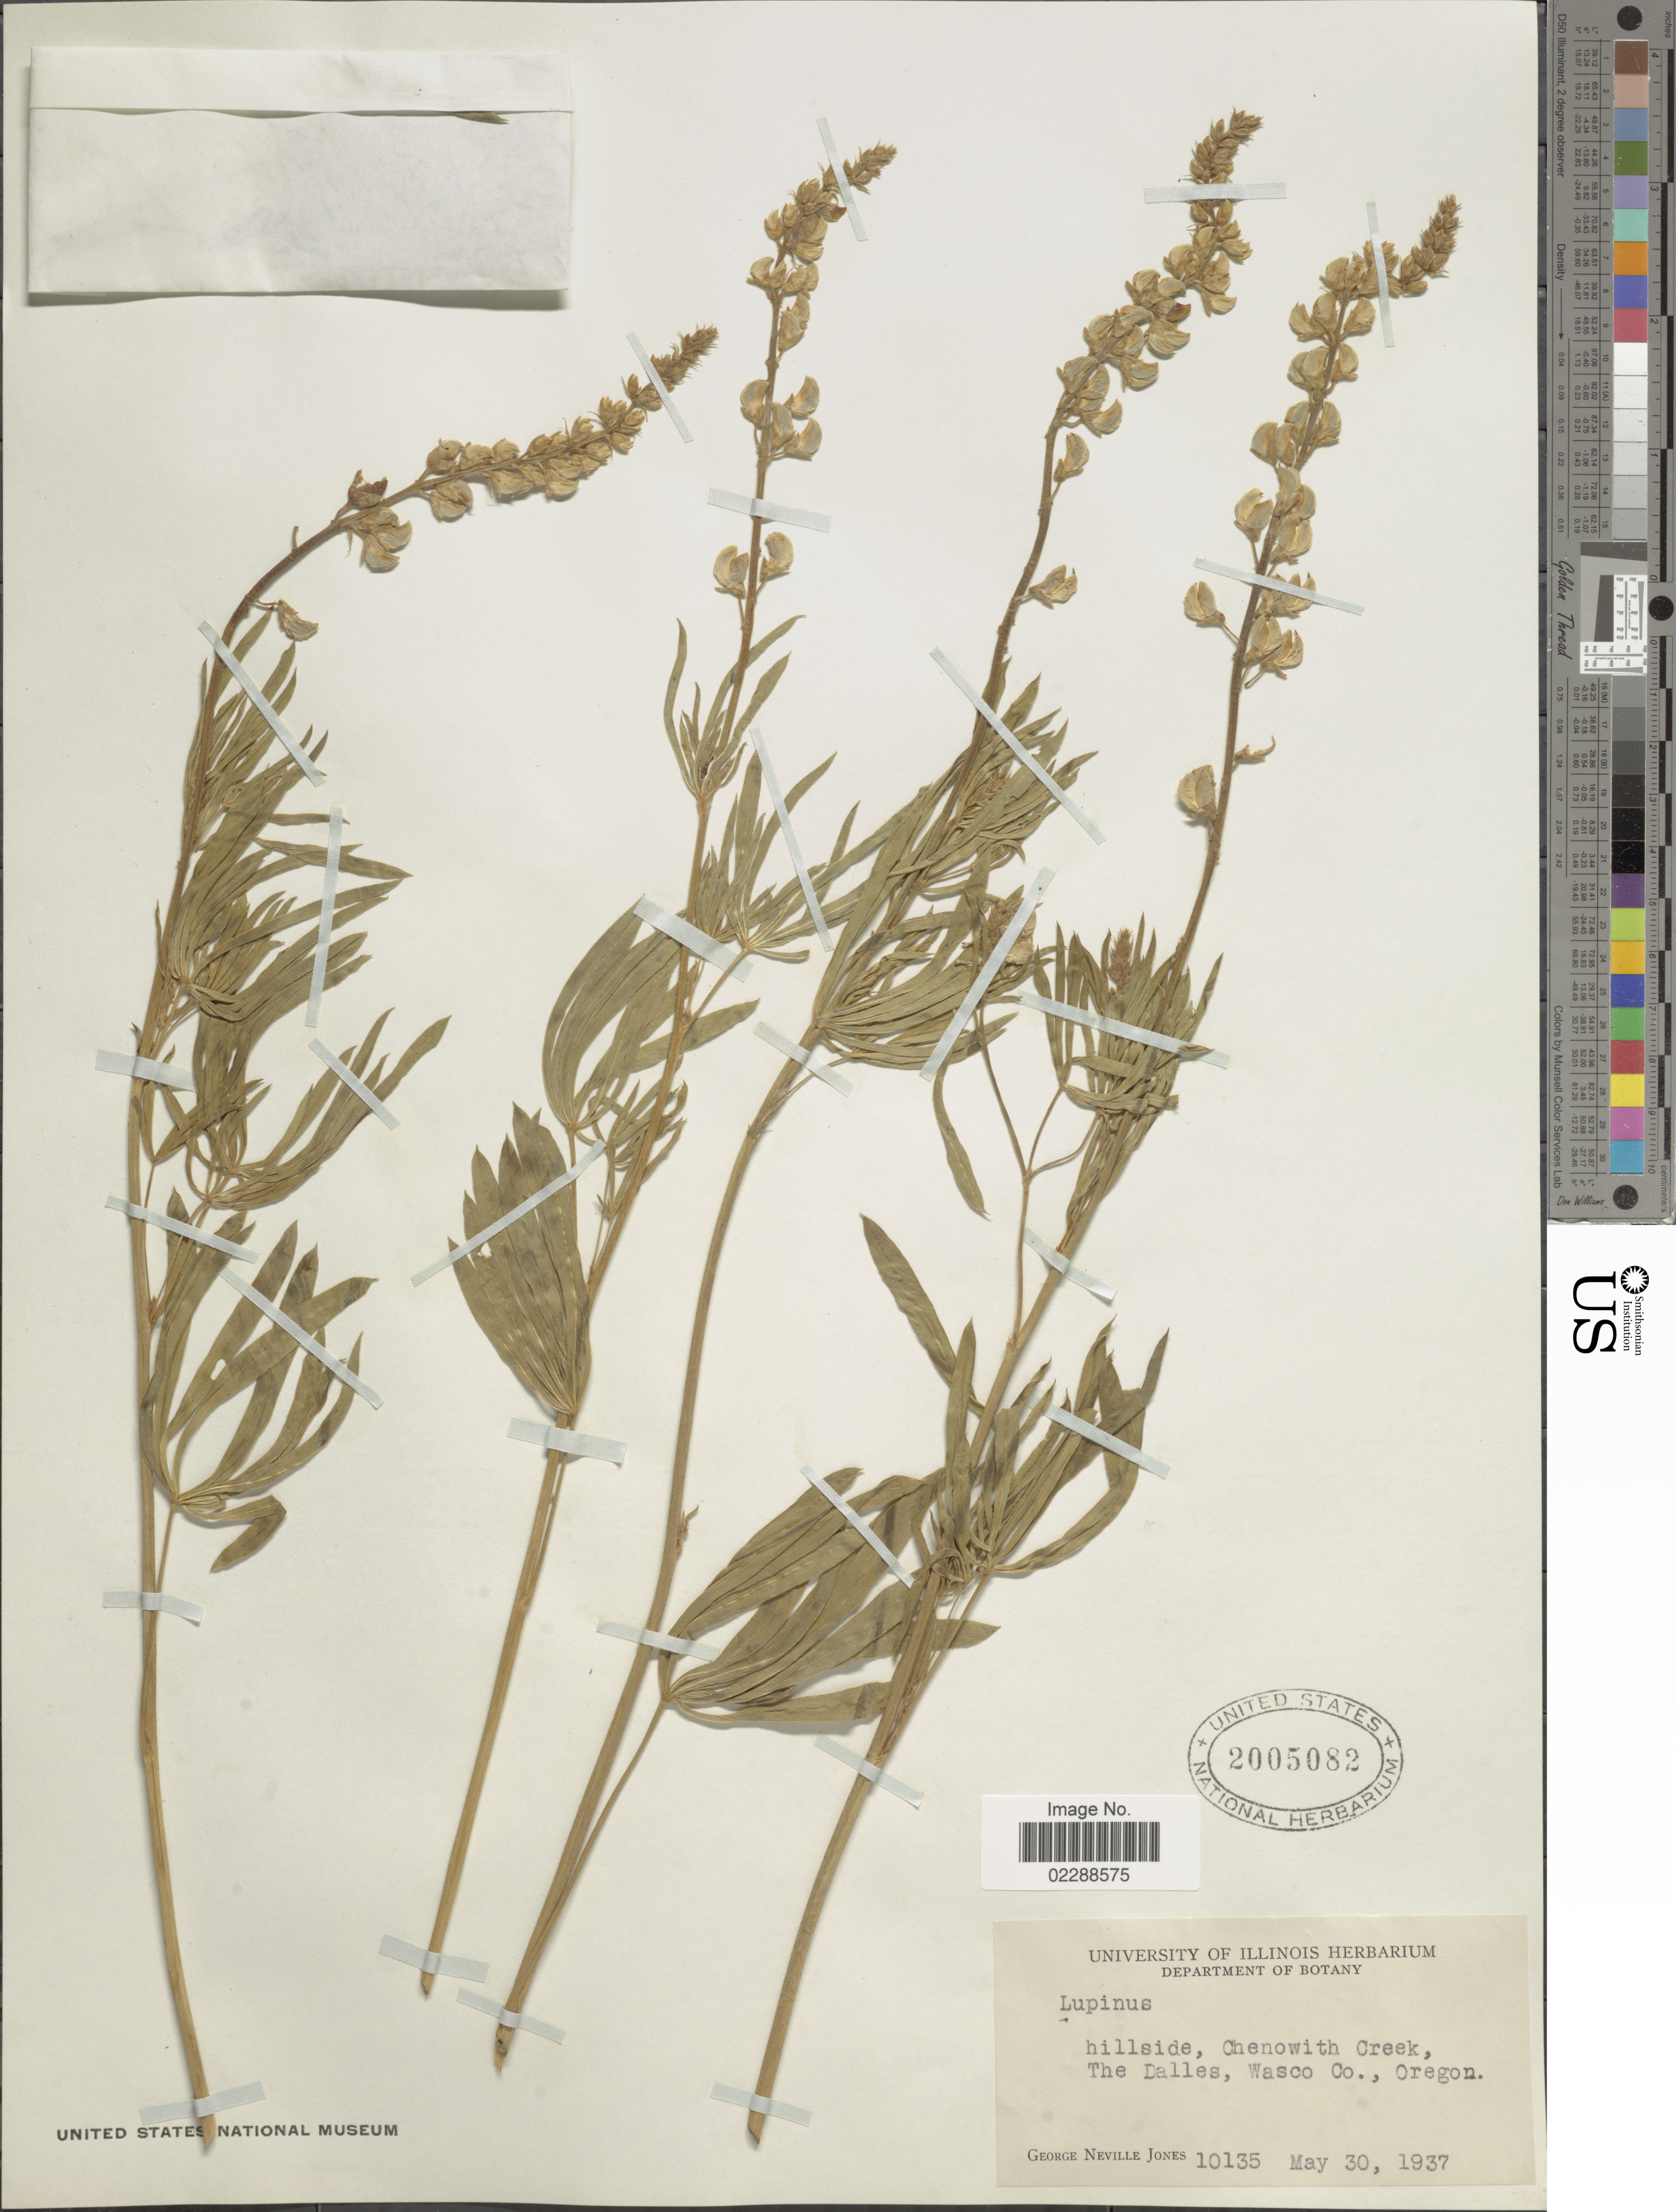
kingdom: Plantae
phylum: Tracheophyta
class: Magnoliopsida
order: Fabales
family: Fabaceae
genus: Lupinus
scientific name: Lupinus sp.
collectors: G. N. Jones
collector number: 10135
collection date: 1937-05-30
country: United States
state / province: Oregon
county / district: Wasco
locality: Hillside, Chenowith Creek, The Dalles, Wasco Co., Oregon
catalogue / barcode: US 2005082